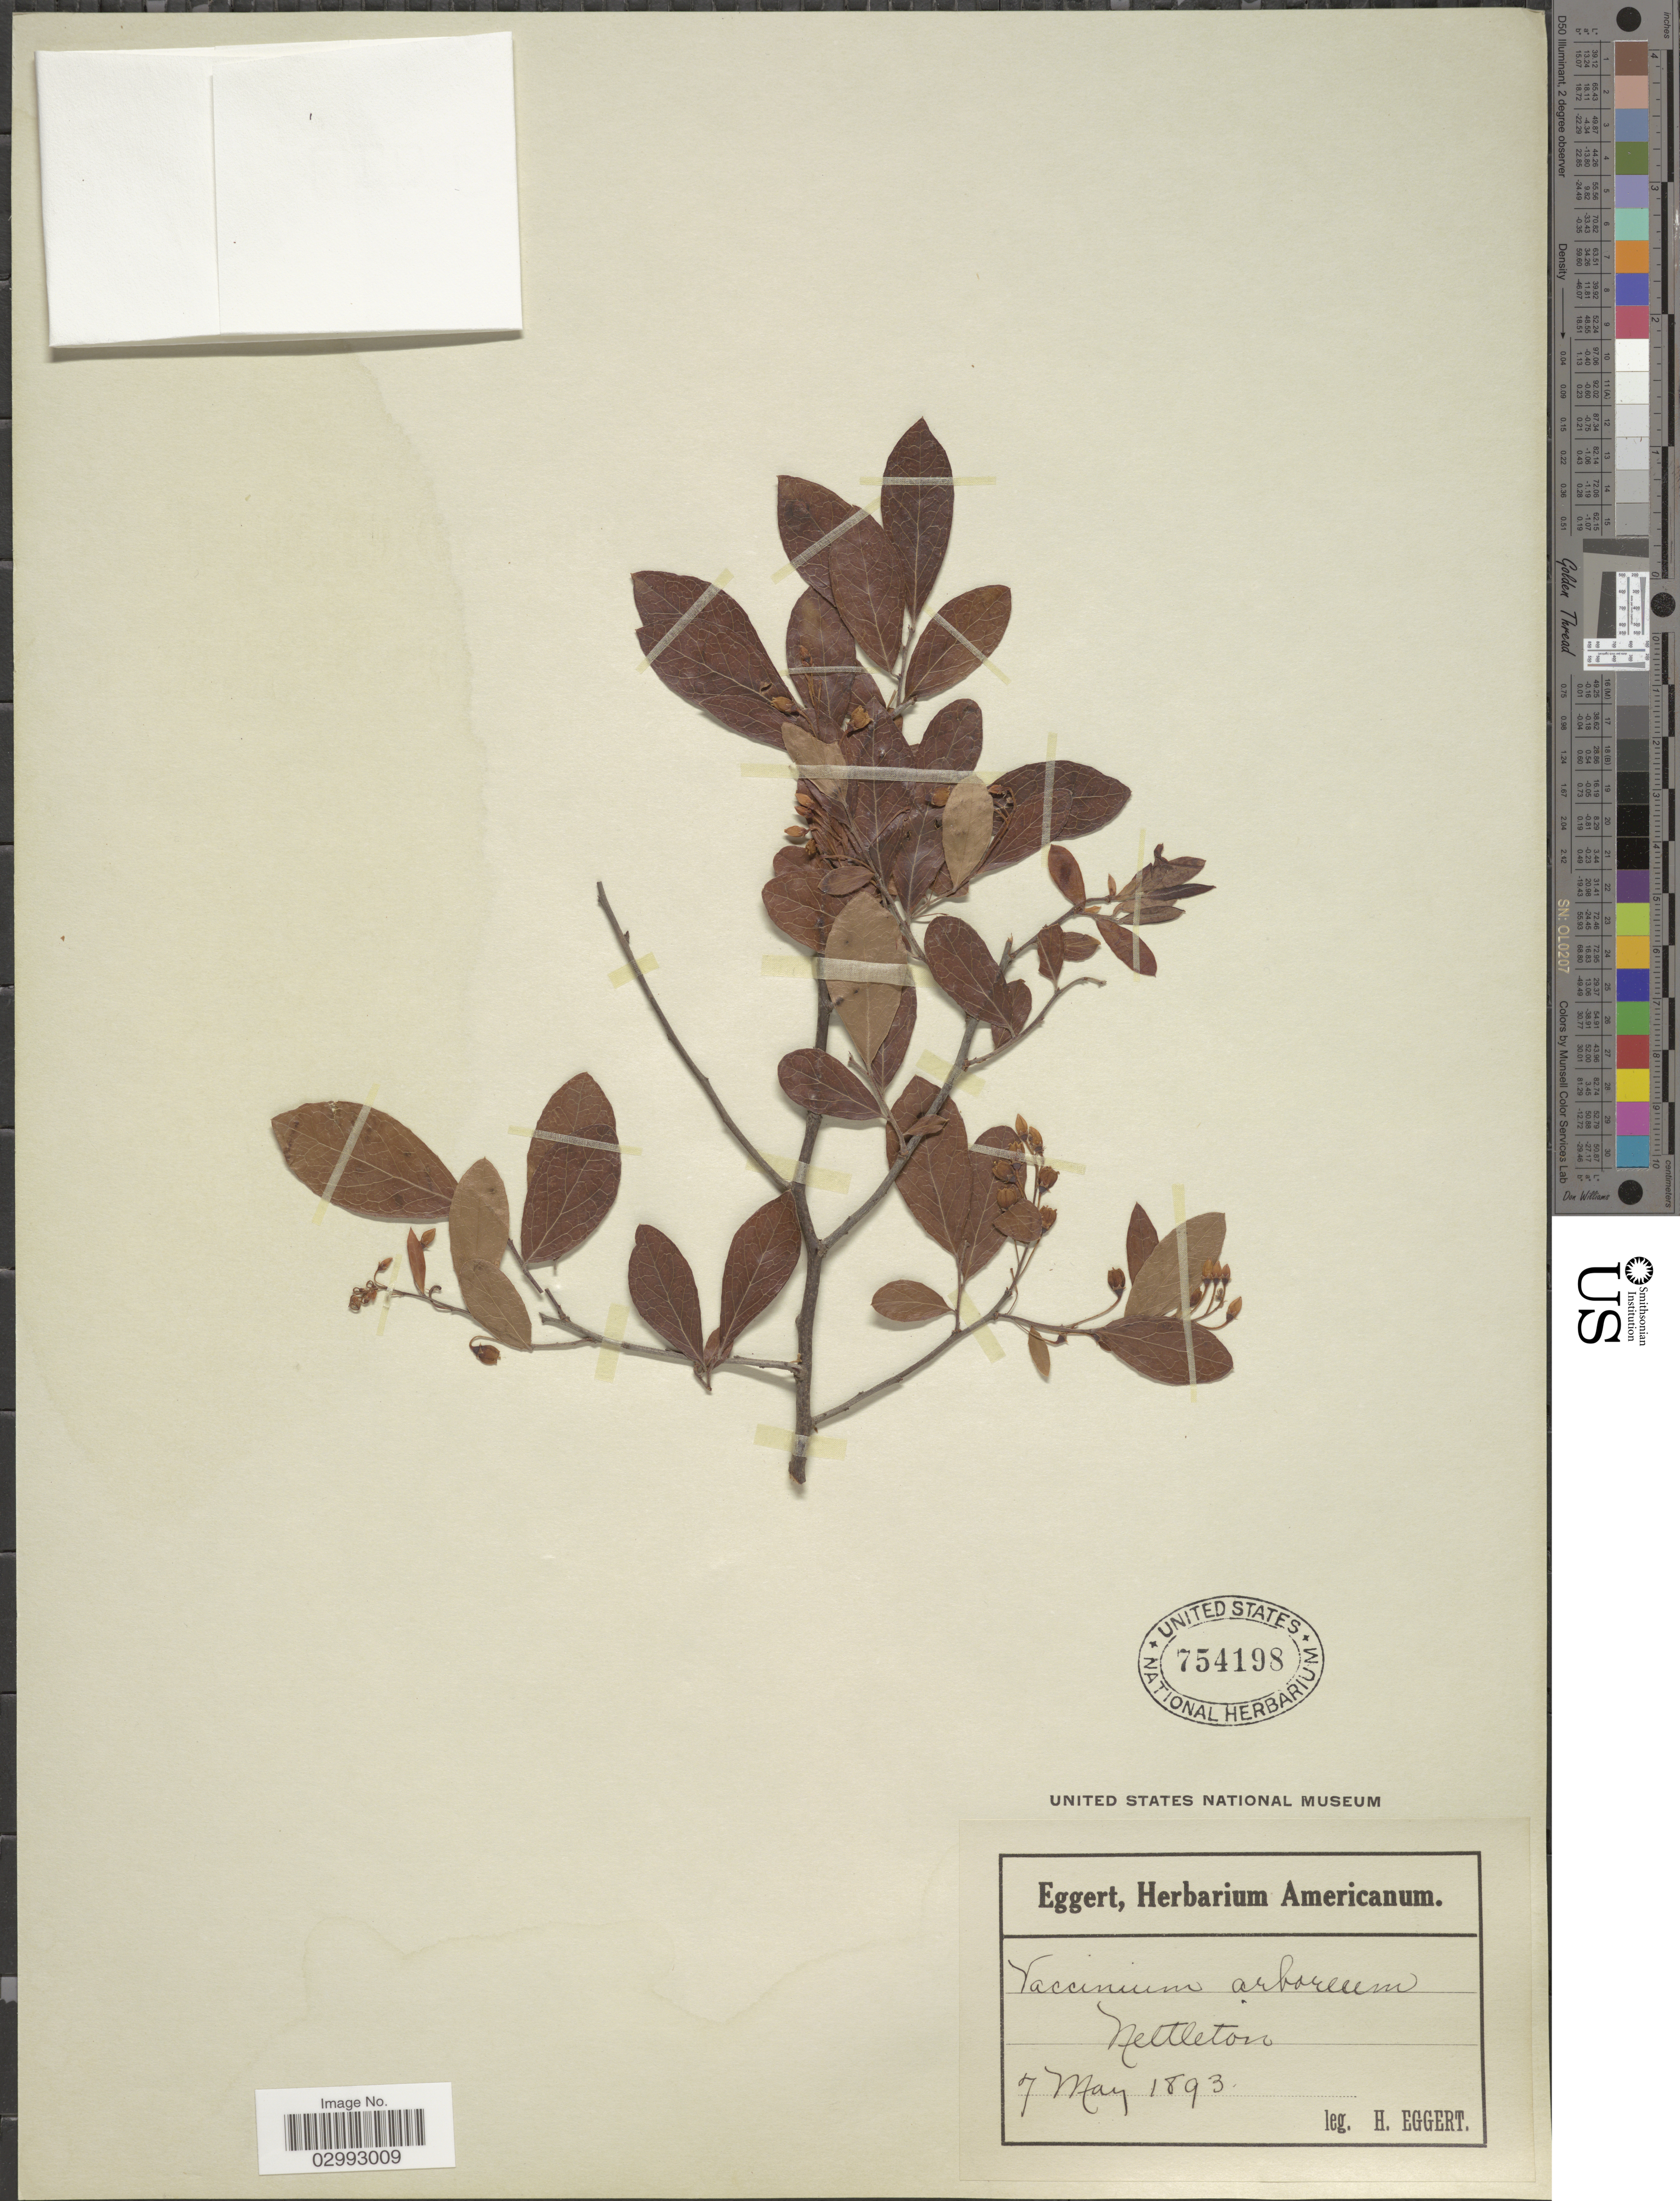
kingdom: Plantae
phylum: Tracheophyta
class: Magnoliopsida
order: Ericales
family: Ericaceae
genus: Batodendron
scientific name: Batodendron arboreum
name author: Nutt.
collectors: H. Eggert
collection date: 1893-05-07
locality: Nettleton.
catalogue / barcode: US 754198